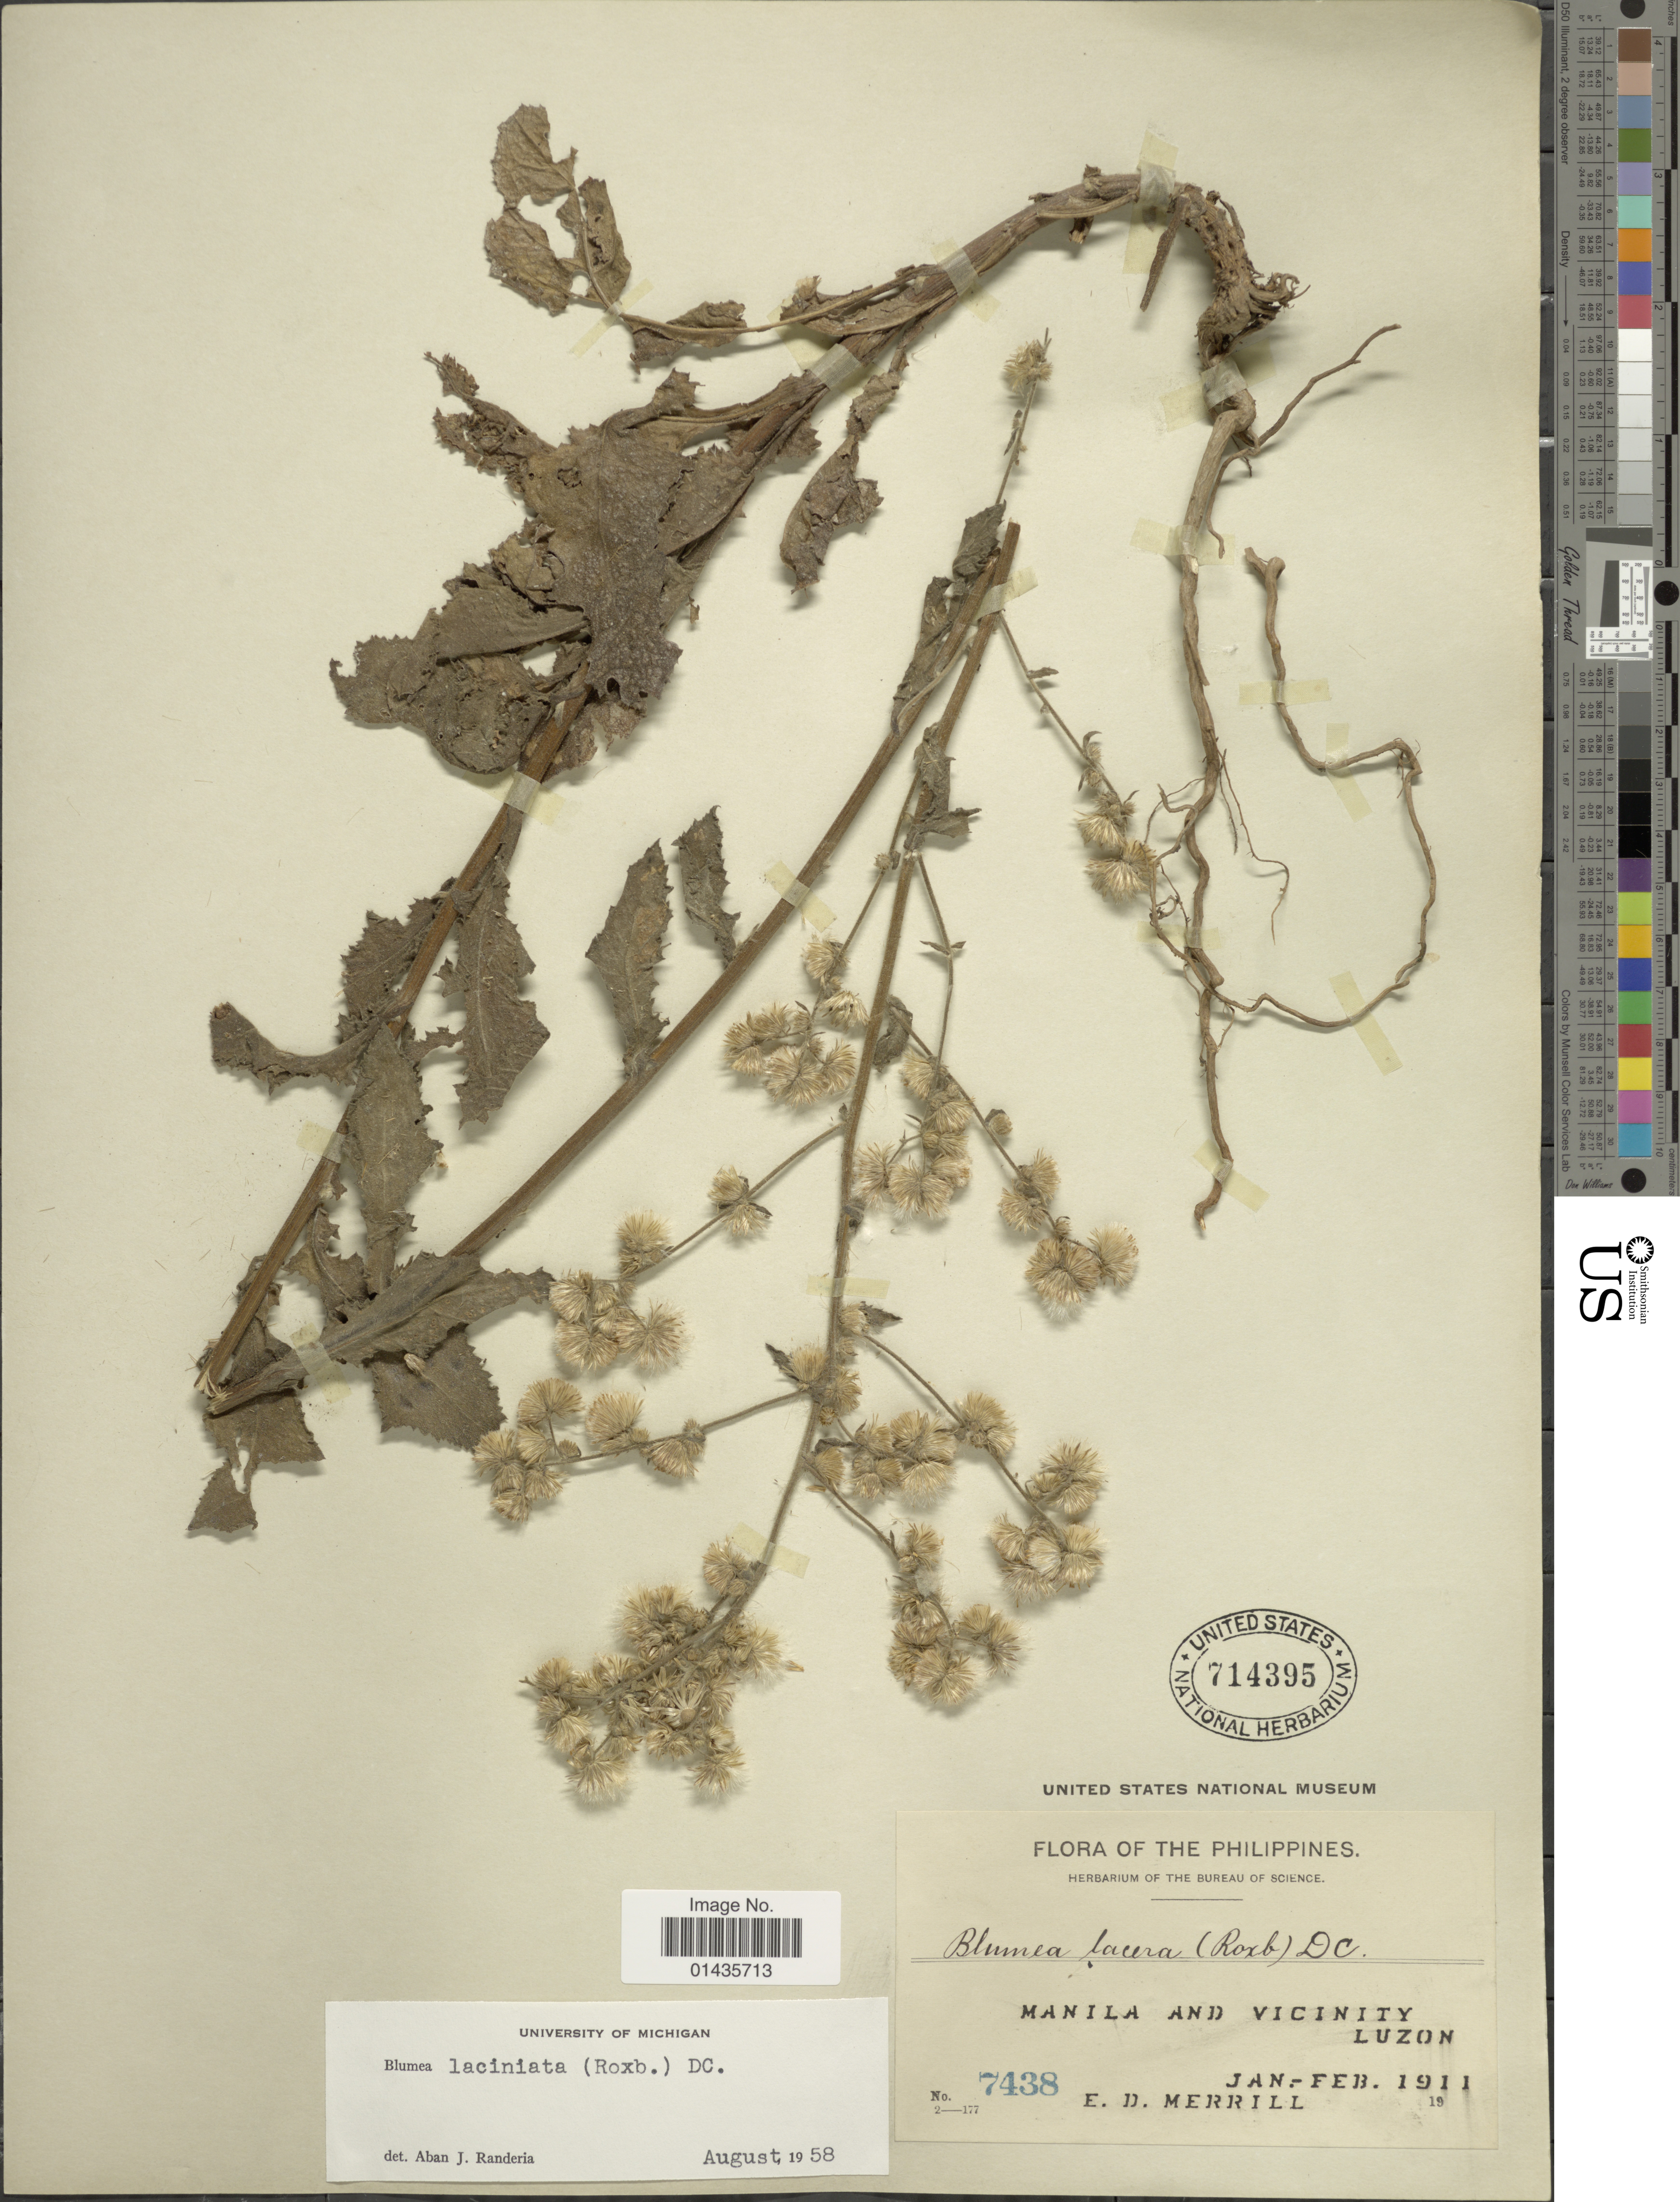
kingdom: Plantae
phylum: Tracheophyta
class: Magnoliopsida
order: Asterales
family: Asteraceae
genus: Blumea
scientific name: Blumea laciniata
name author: (Roxb.) DC.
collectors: E. D. Merrill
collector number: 7438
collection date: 1911-01/1911-02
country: Philippines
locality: Manila and vicinity, Luzon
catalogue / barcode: US 714395